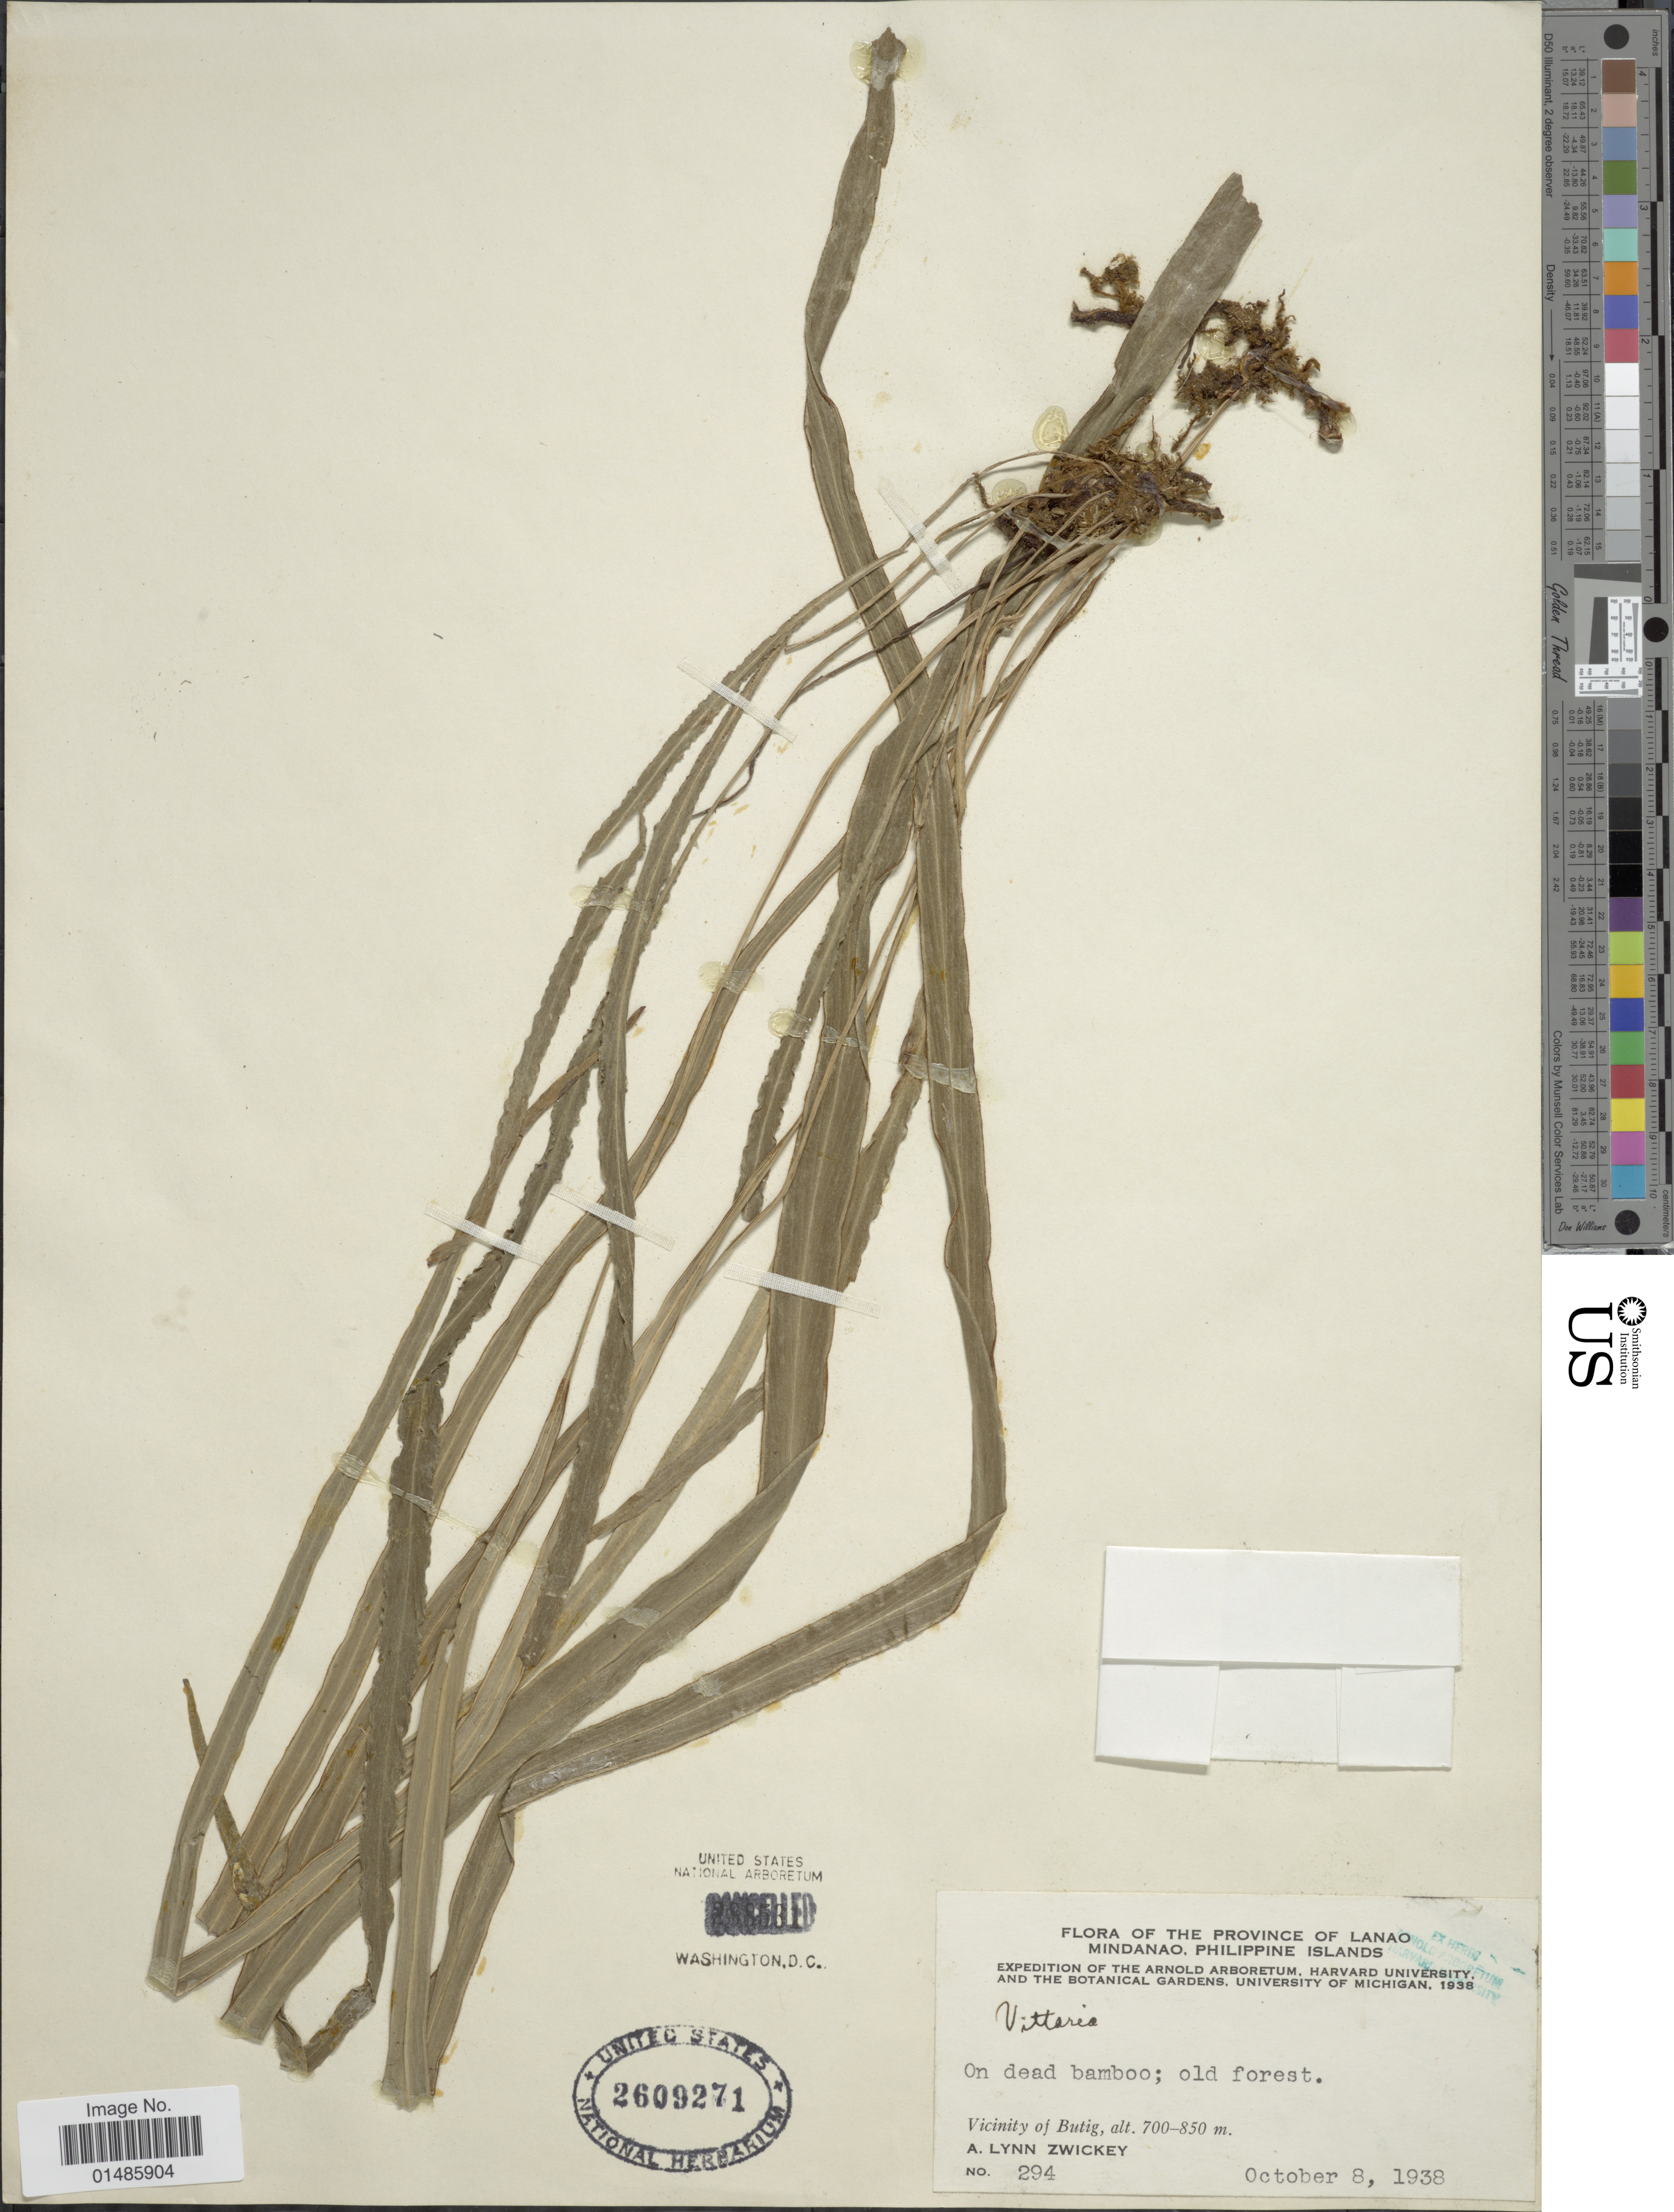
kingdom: Plantae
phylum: Tracheophyta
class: Polypodiopsida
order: Polypodiales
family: Pteridaceae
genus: Haplopteris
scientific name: Haplopteris crispomarginata comb. ined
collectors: A. Zwickey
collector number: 294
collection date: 1938-10-08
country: Philippines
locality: Province of Lanao. Mindanao. Philippine Islands. Vicinity of Butig.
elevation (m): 700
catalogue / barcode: US 2609272